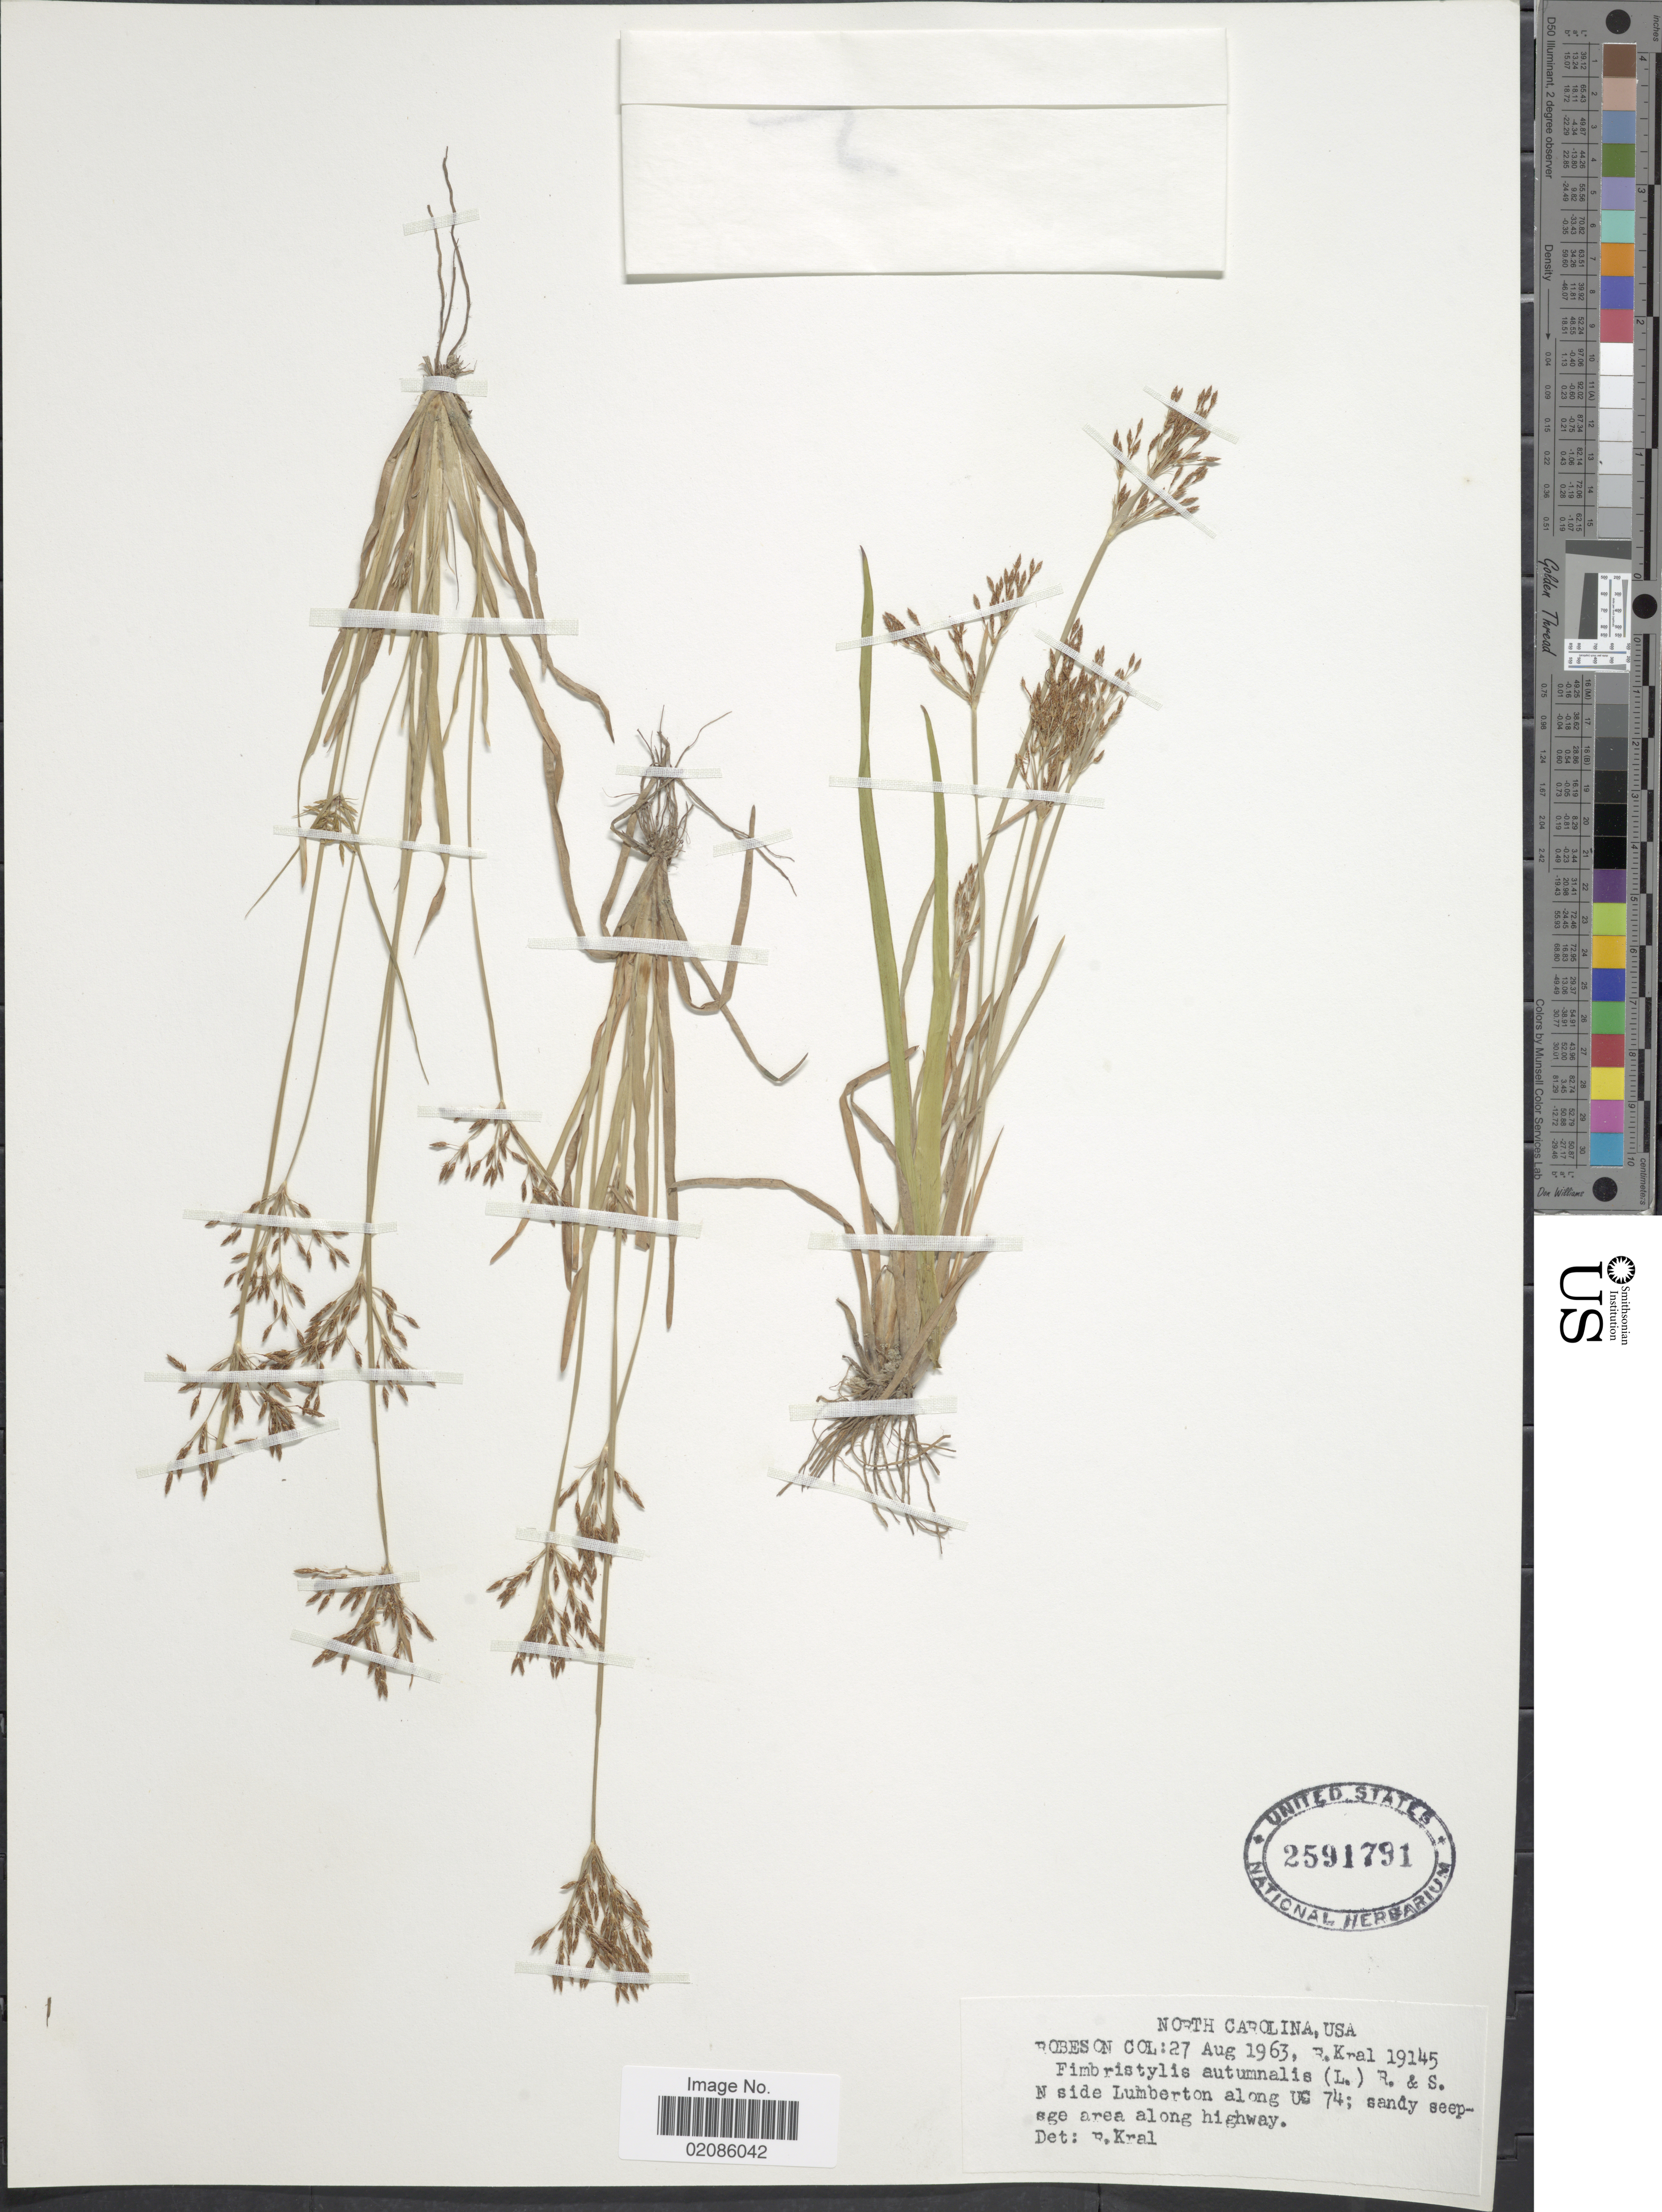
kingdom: Plantae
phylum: Tracheophyta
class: Liliopsida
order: Poales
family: Cyperaceae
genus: Fimbristylis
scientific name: Fimbristylis autumnalis (L.) Roem. & Schult.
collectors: R. Kral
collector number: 19145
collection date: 1963-08-27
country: United States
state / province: North Carolina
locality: Robeson Col. N side Lumberton along US 74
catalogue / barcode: US 2591791